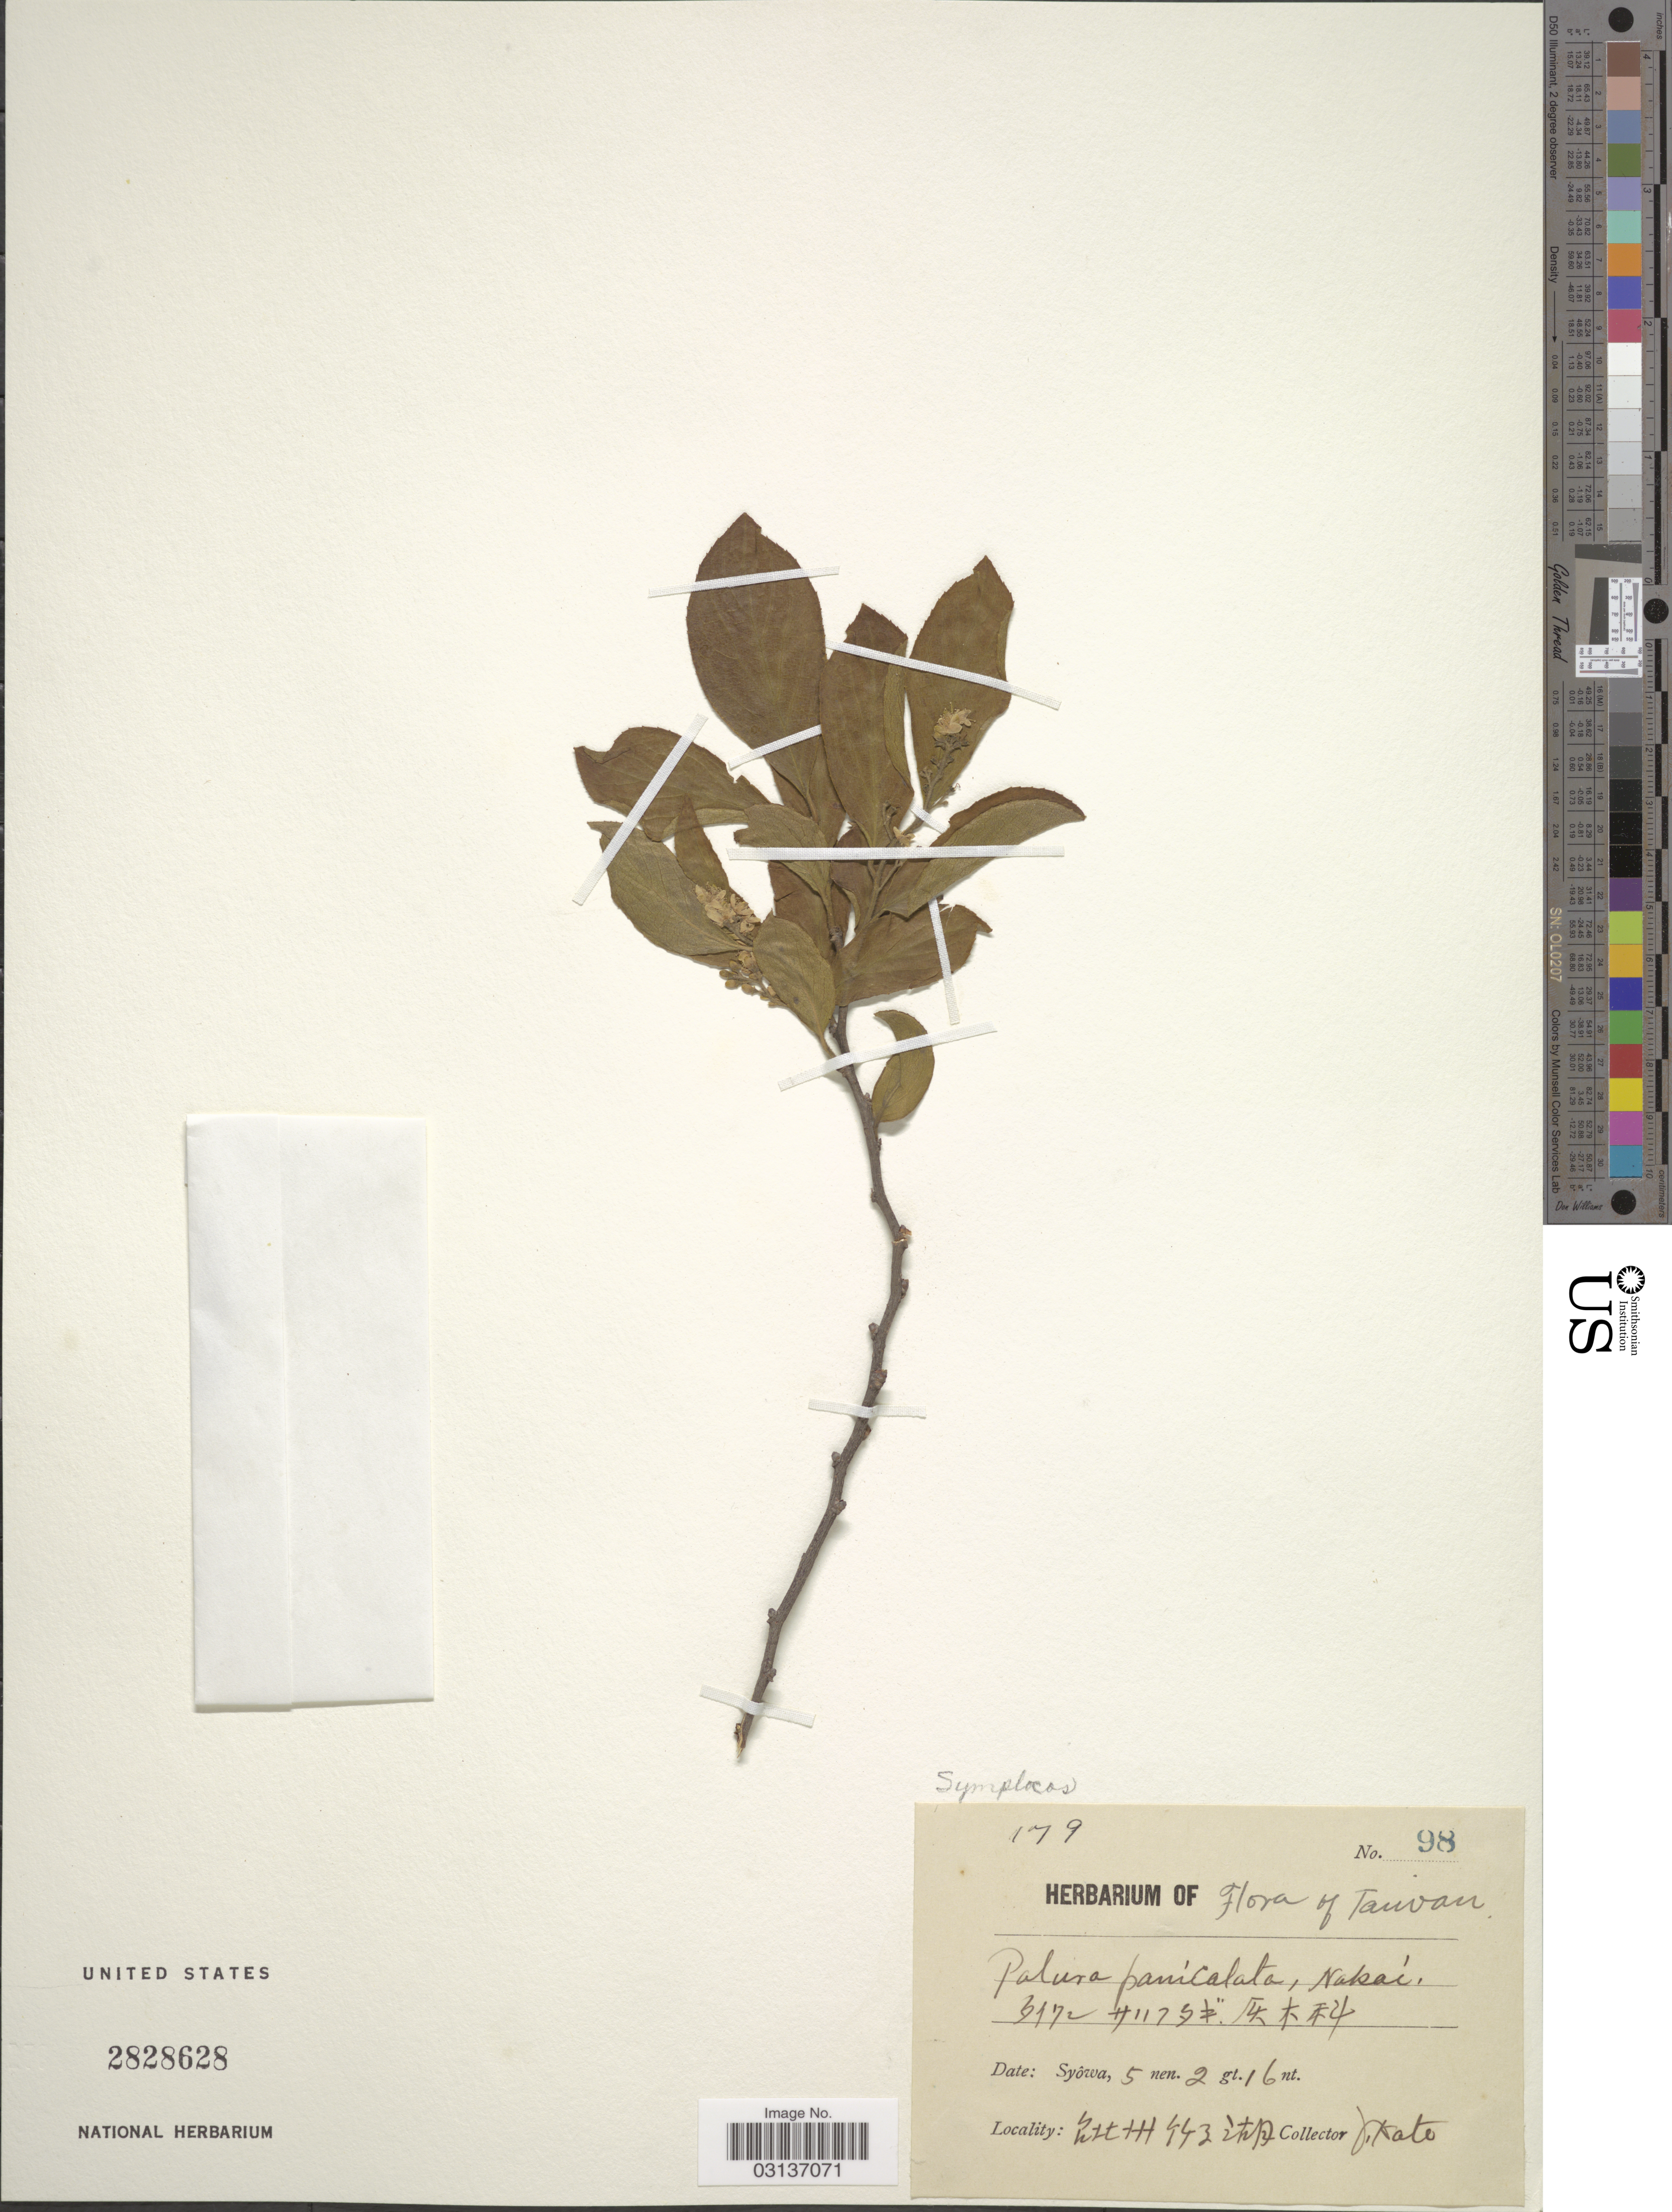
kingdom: Plantae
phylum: Tracheophyta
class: Magnoliopsida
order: Ericales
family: Symplocaceae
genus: Symplocos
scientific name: Symplocos paniculata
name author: Miq.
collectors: R. Kato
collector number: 98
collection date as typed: Syowa, 5 nen. 2 gt. 16 nt (Japanese era calendar)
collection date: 1930-02-16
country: Taiwan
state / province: Taipei City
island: Taiwan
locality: Zhuzi Lake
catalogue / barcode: US 2828628